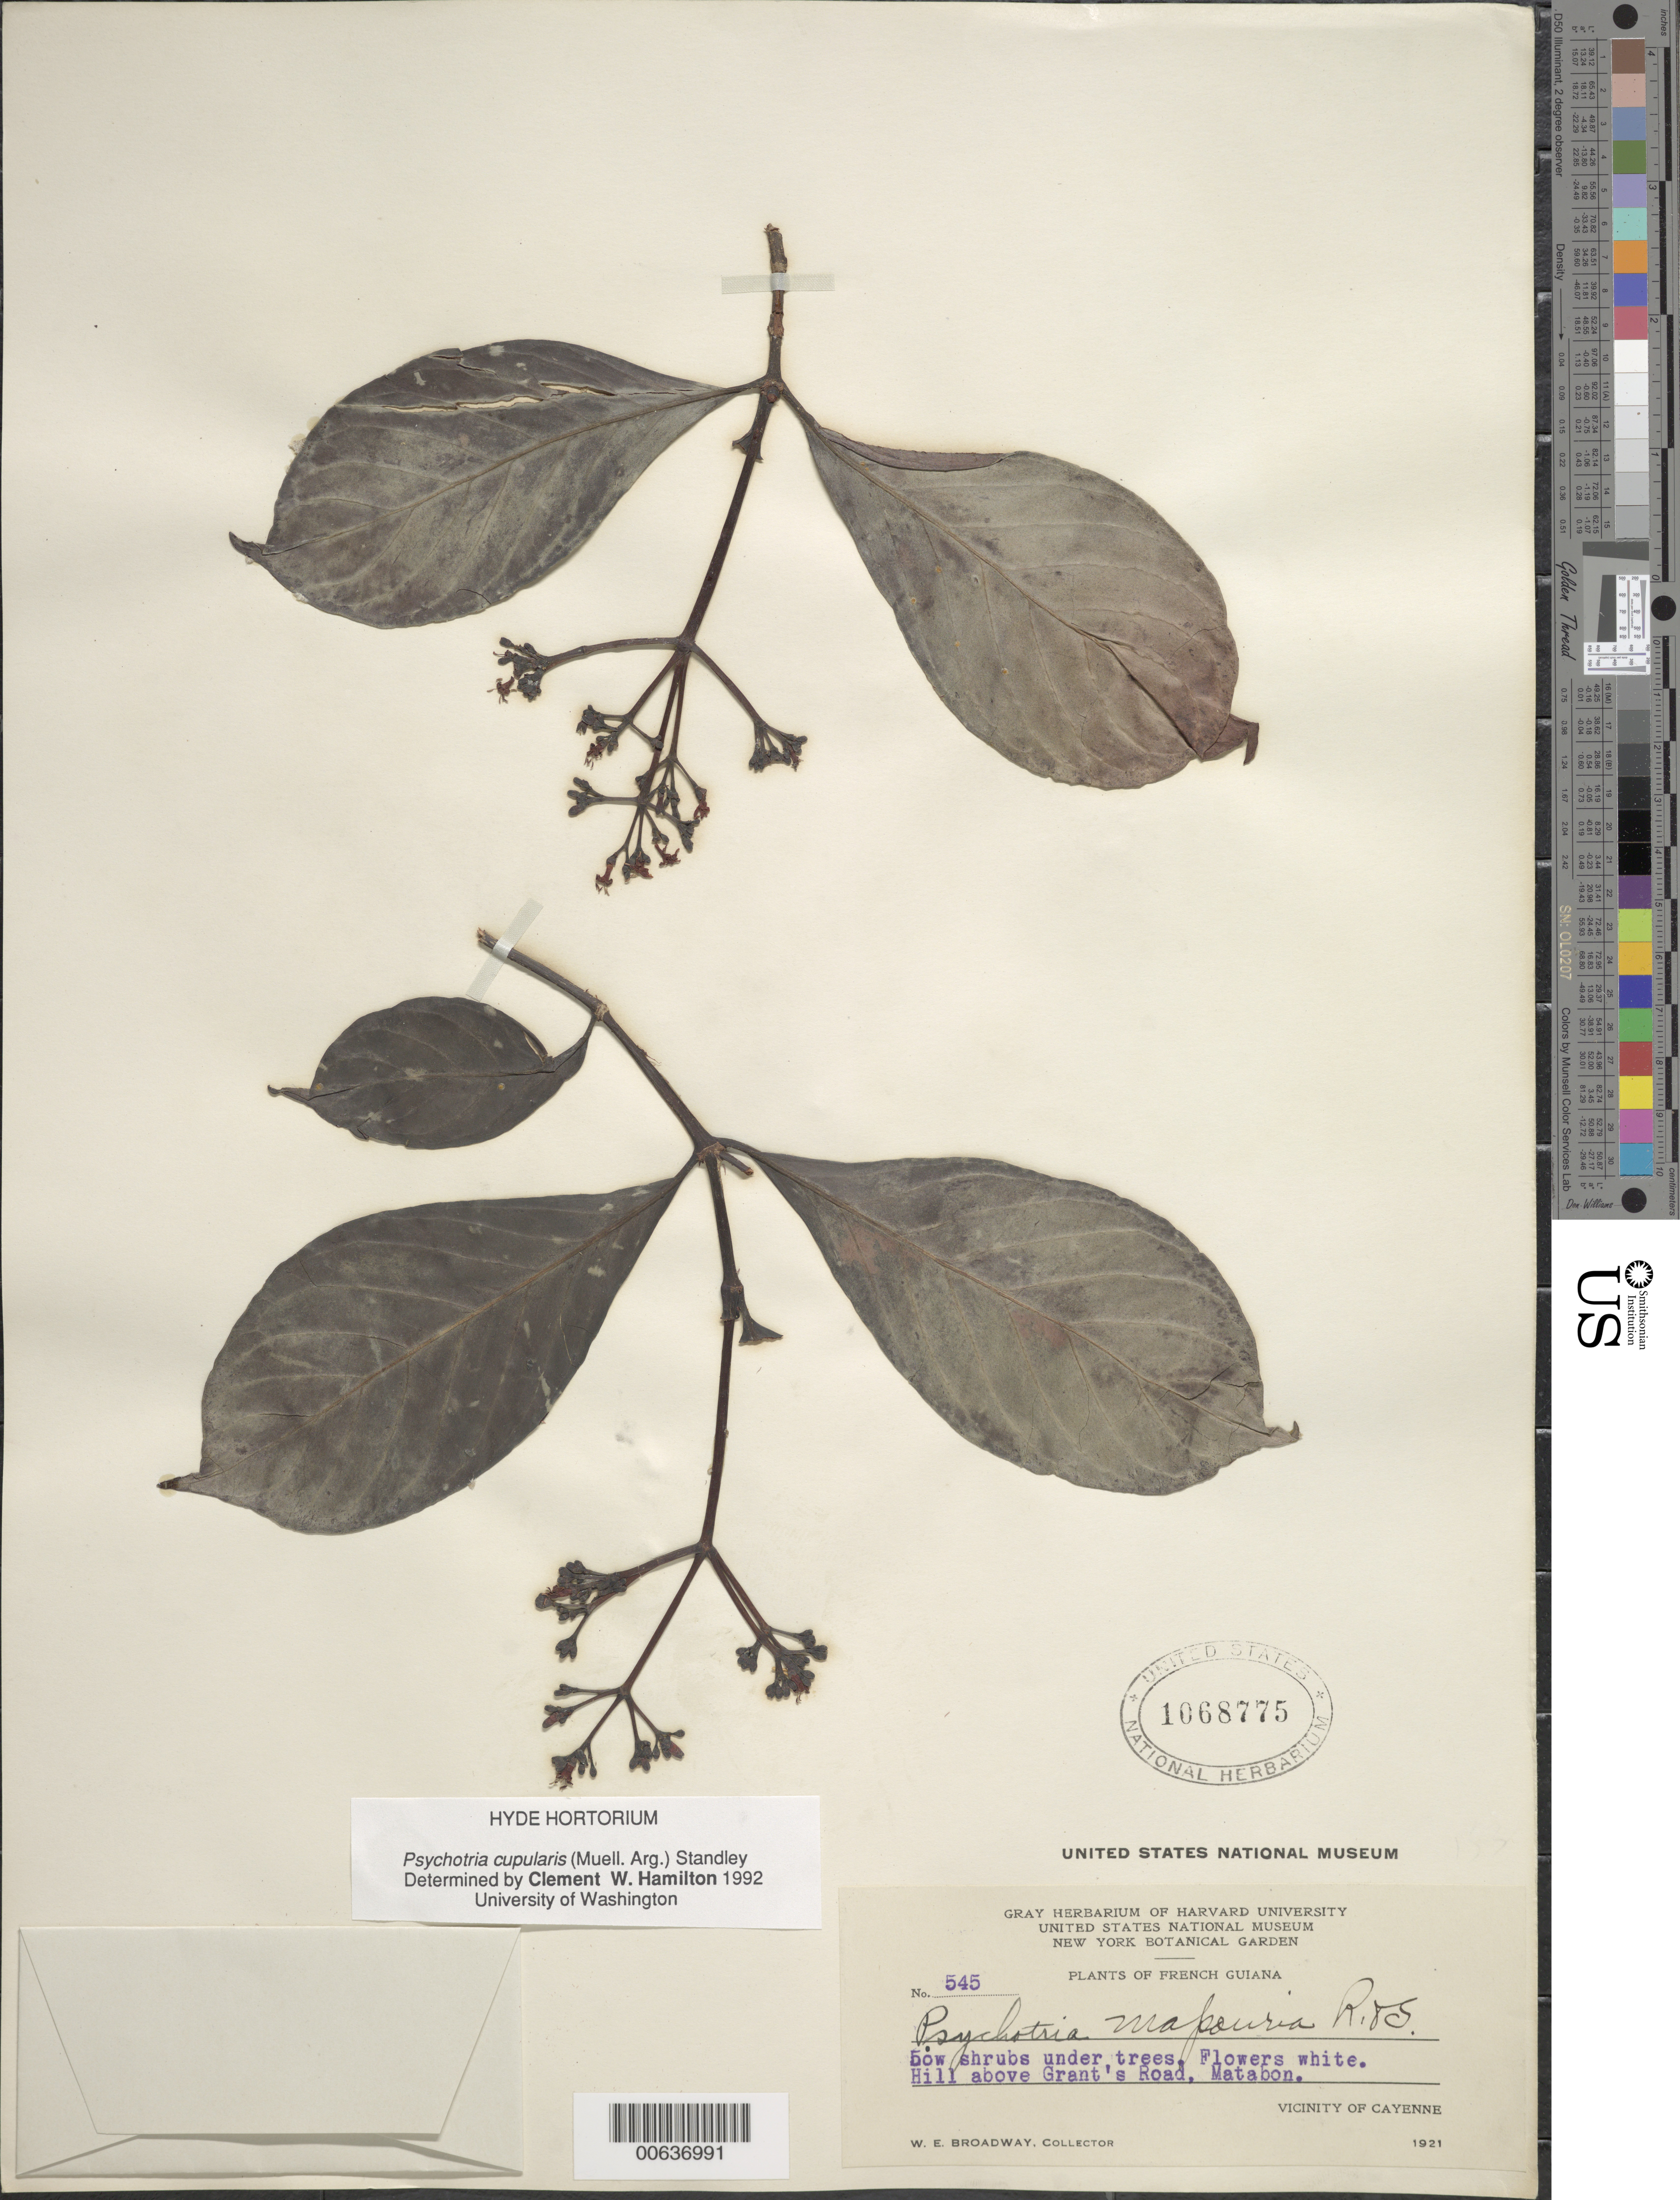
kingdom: Plantae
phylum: Tracheophyta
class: Magnoliopsida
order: Gentianales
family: Rubiaceae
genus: Psychotria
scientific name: Psychotria cupularis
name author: (Müll. Arg.) Standl.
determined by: Hamilton, C. W.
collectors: W. E. Broadway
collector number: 545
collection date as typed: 21-Jun-21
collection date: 1921-06-21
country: French Guiana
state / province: Cayenne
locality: Cayenne, vic., hill above Grant's Road, Matabon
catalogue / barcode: US 1068775